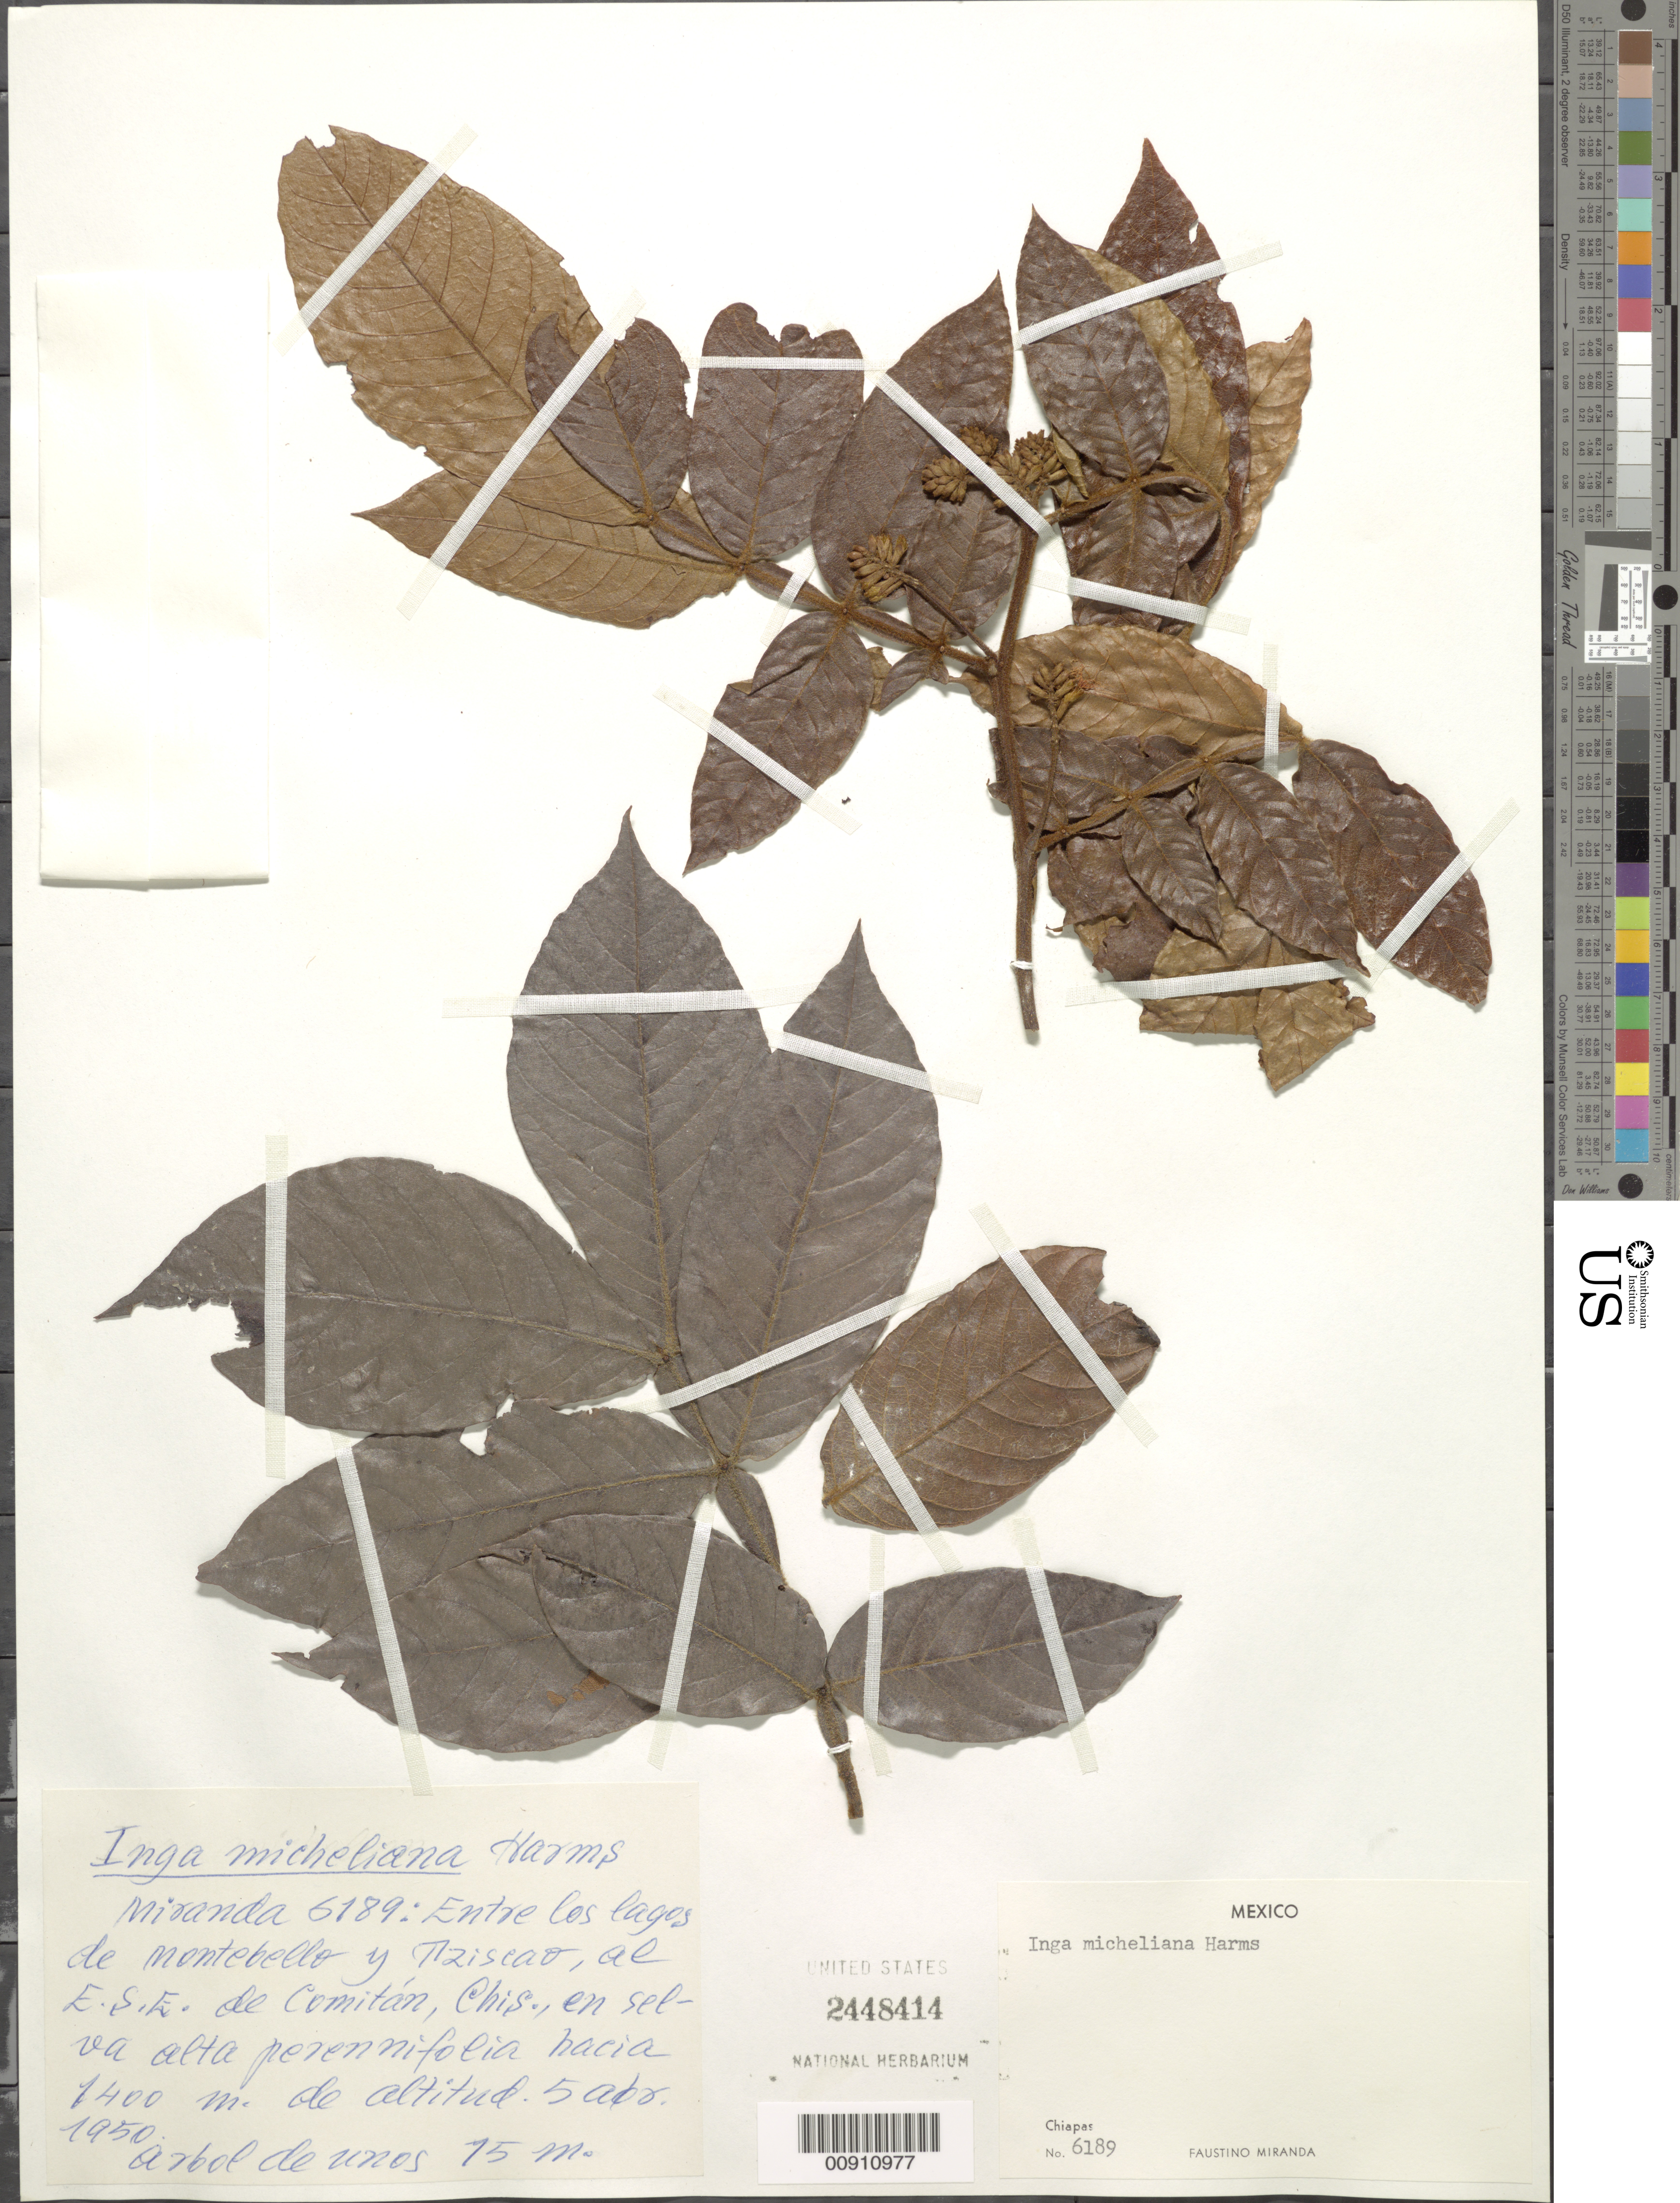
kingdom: Plantae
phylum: Tracheophyta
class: Magnoliopsida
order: Fabales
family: Fabaceae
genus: Inga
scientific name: Inga micheliana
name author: Harms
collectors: Miranda G., F.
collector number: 6189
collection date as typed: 05 Apr 1950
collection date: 1950-04-05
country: Mexico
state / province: Chiapas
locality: Entre los lagos de Montebello y Tziscao, al E.S.E. de Comitán, Chiapas.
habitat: Selva alta perennifolia.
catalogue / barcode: US 2448414